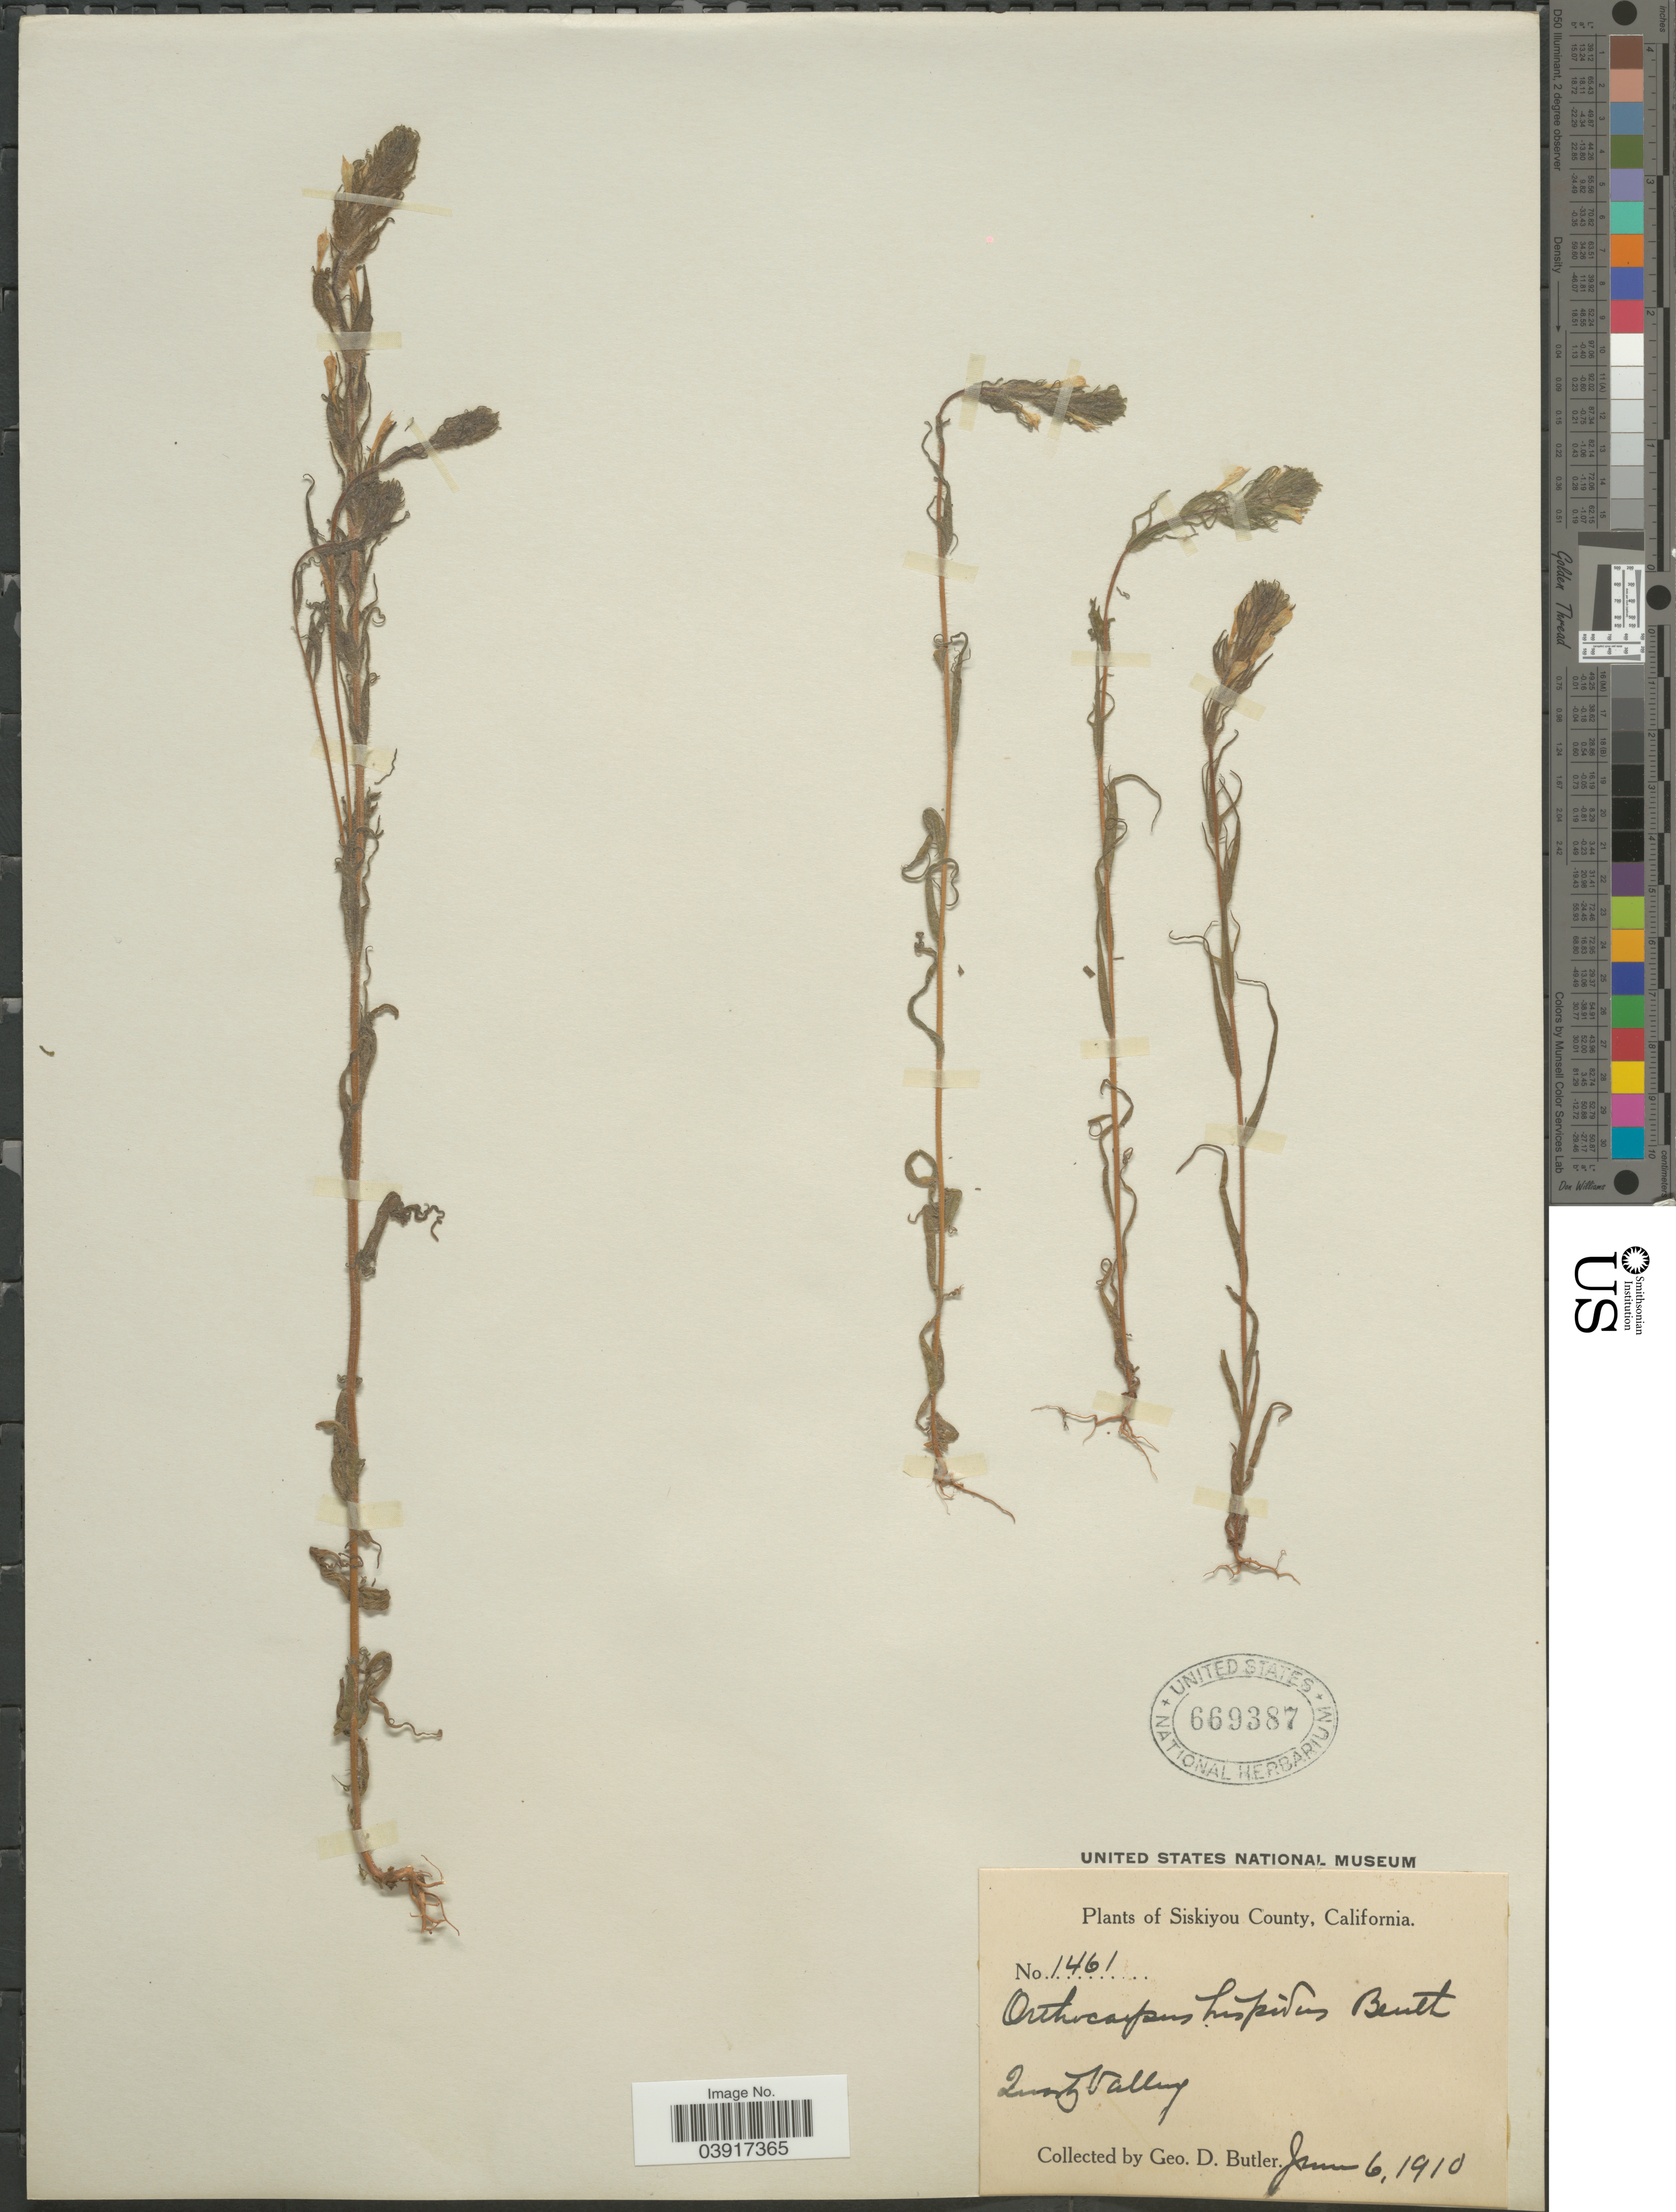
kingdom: Plantae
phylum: Tracheophyta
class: Magnoliopsida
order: Lamiales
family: Orobanchaceae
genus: Orthocarpus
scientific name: Orthocarpus hispidus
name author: Benth.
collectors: G. D. Butler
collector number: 1461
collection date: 1910-06-06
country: United States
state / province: California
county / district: Siskiyou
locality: Siskiyou County. Quartz Valley.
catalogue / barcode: US 669387